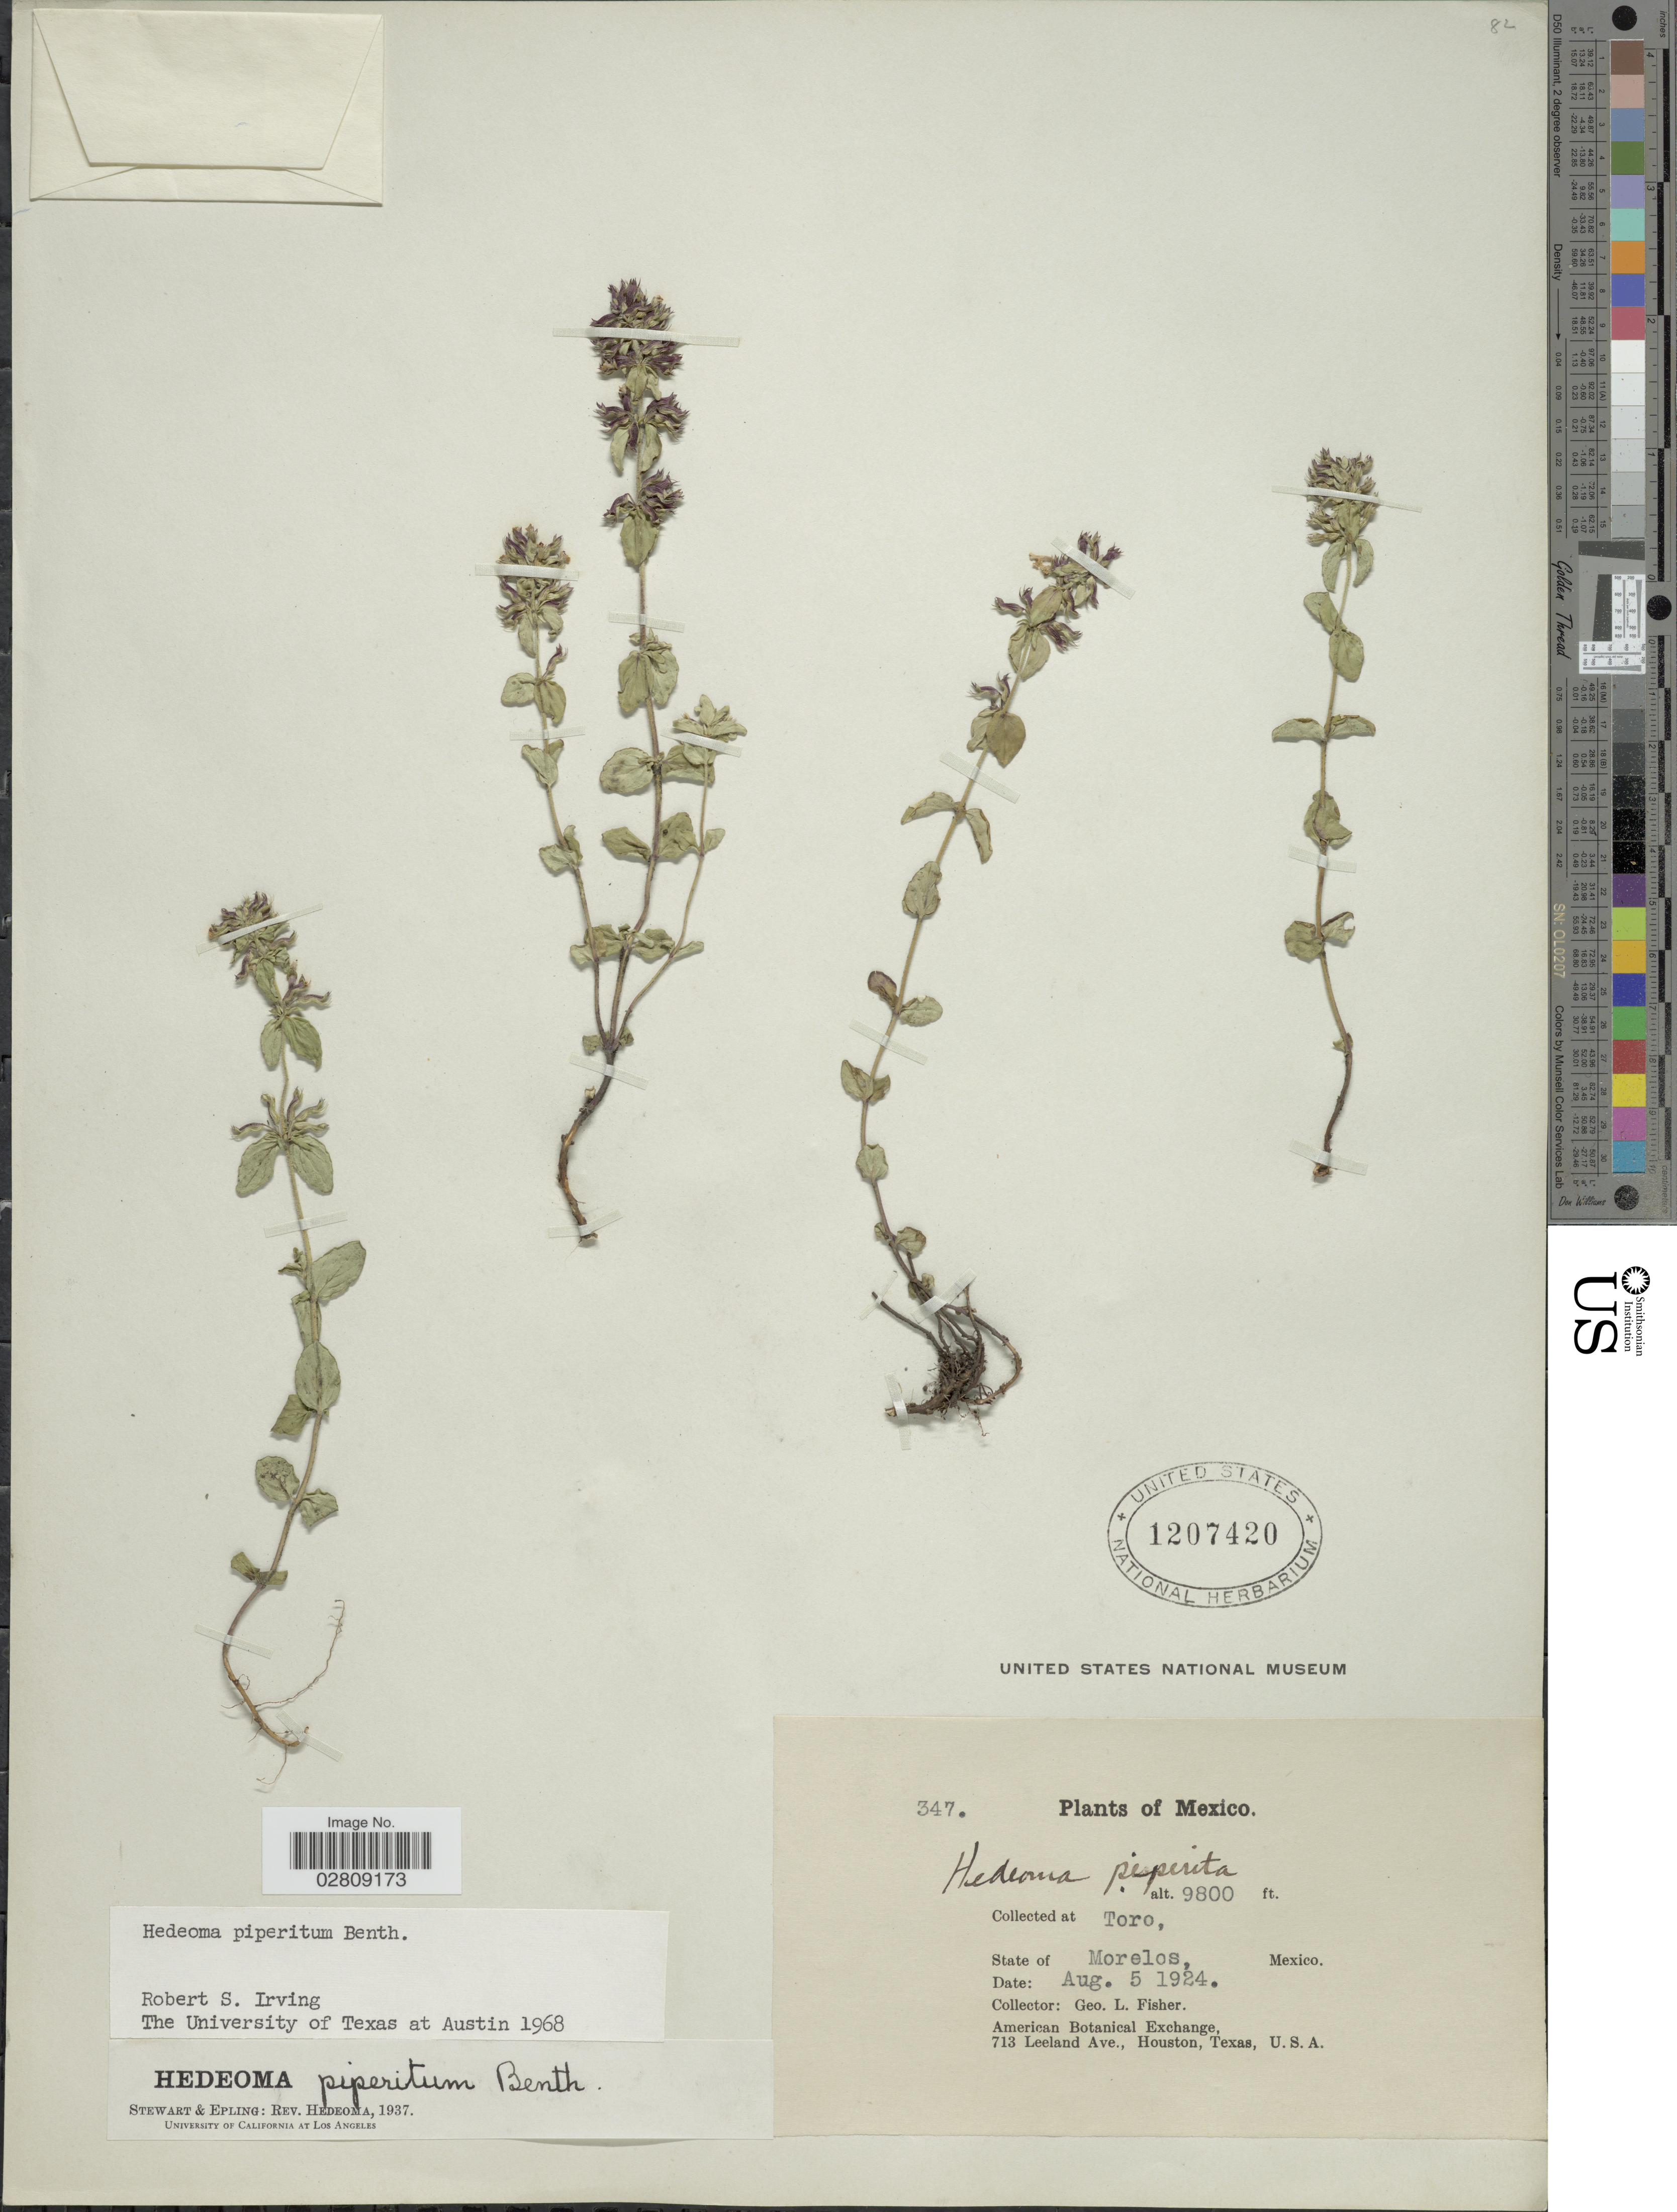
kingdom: Plantae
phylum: Tracheophyta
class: Magnoliopsida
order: Lamiales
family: Lamiaceae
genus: Hedeoma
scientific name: Hedeoma piperita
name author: Benth.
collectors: G. L. Fisher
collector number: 347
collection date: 1924-08-05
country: Mexico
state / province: Morelos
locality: Toro.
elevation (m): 2987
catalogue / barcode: US 1207420